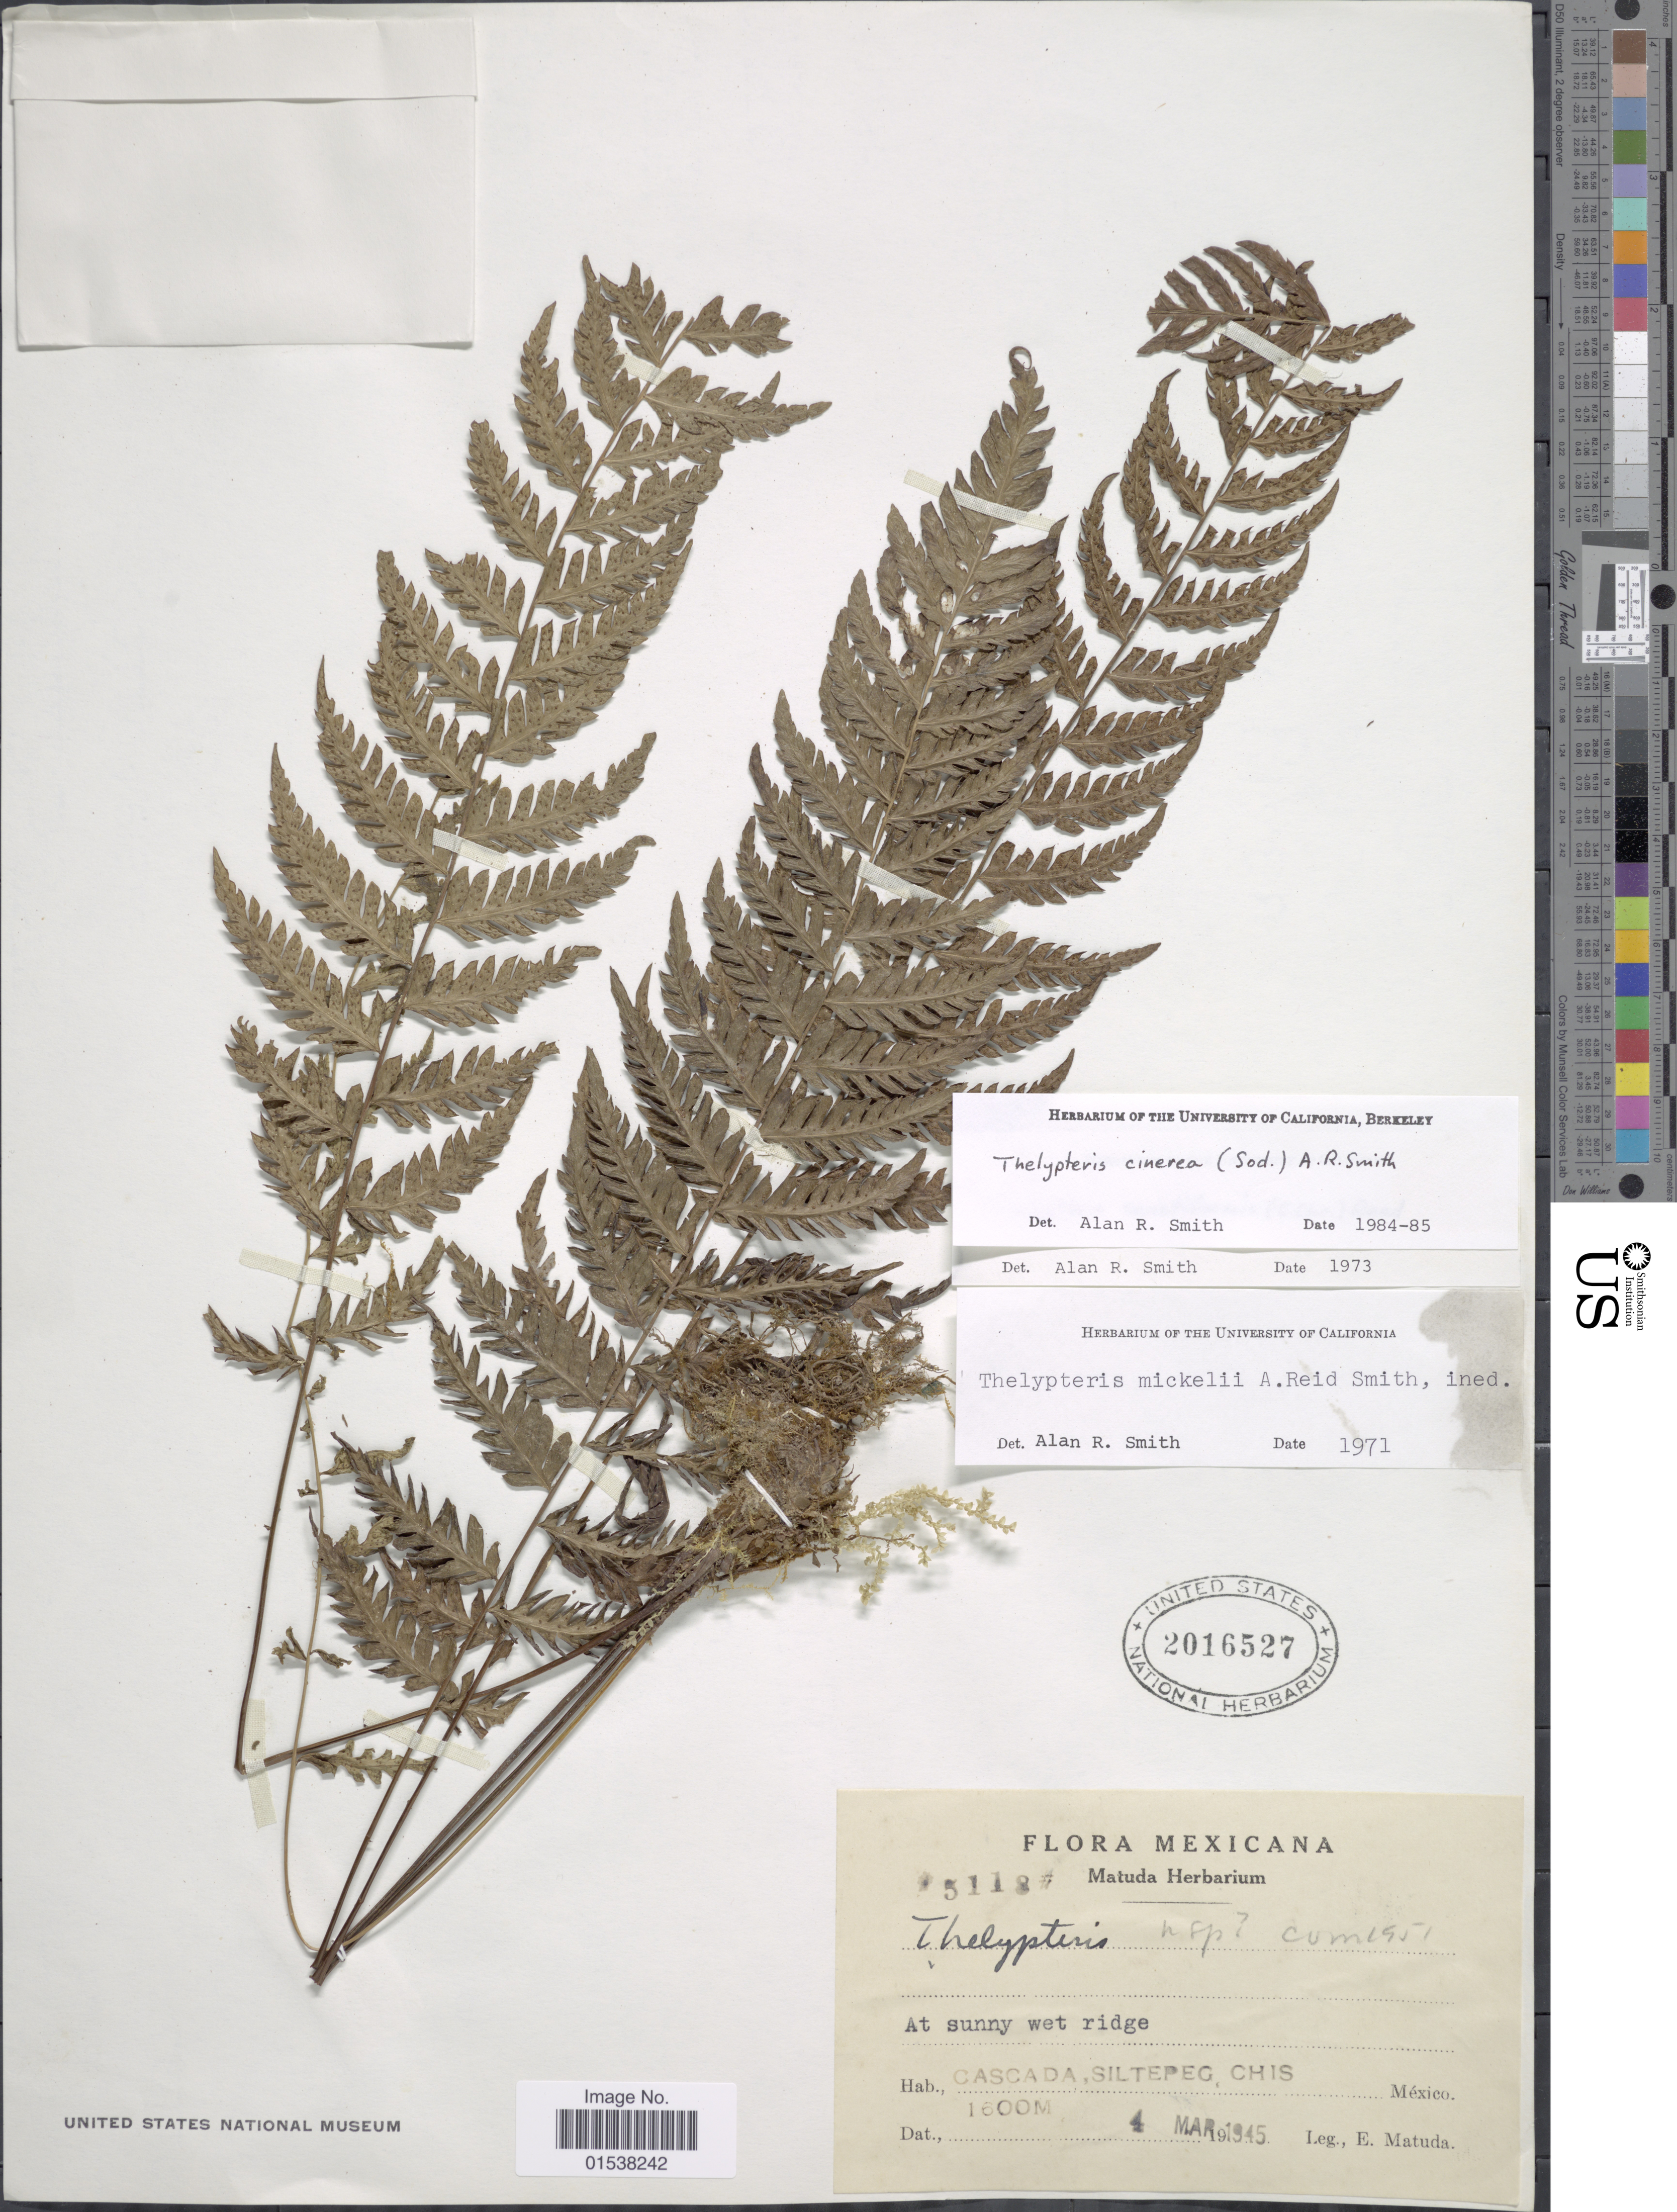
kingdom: Plantae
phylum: Tracheophyta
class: Polypodiopsida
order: Polypodiales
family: Thelypteridaceae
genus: Amauropelta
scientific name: Amauropelta cinerea (Sodiro) comb. nov., ined. 2015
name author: (Sodiro)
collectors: E. Matuda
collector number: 5118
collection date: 1945-03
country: Mexico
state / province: Chiapas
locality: Cascada, Siltepec, Chis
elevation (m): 1600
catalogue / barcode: US 2016527